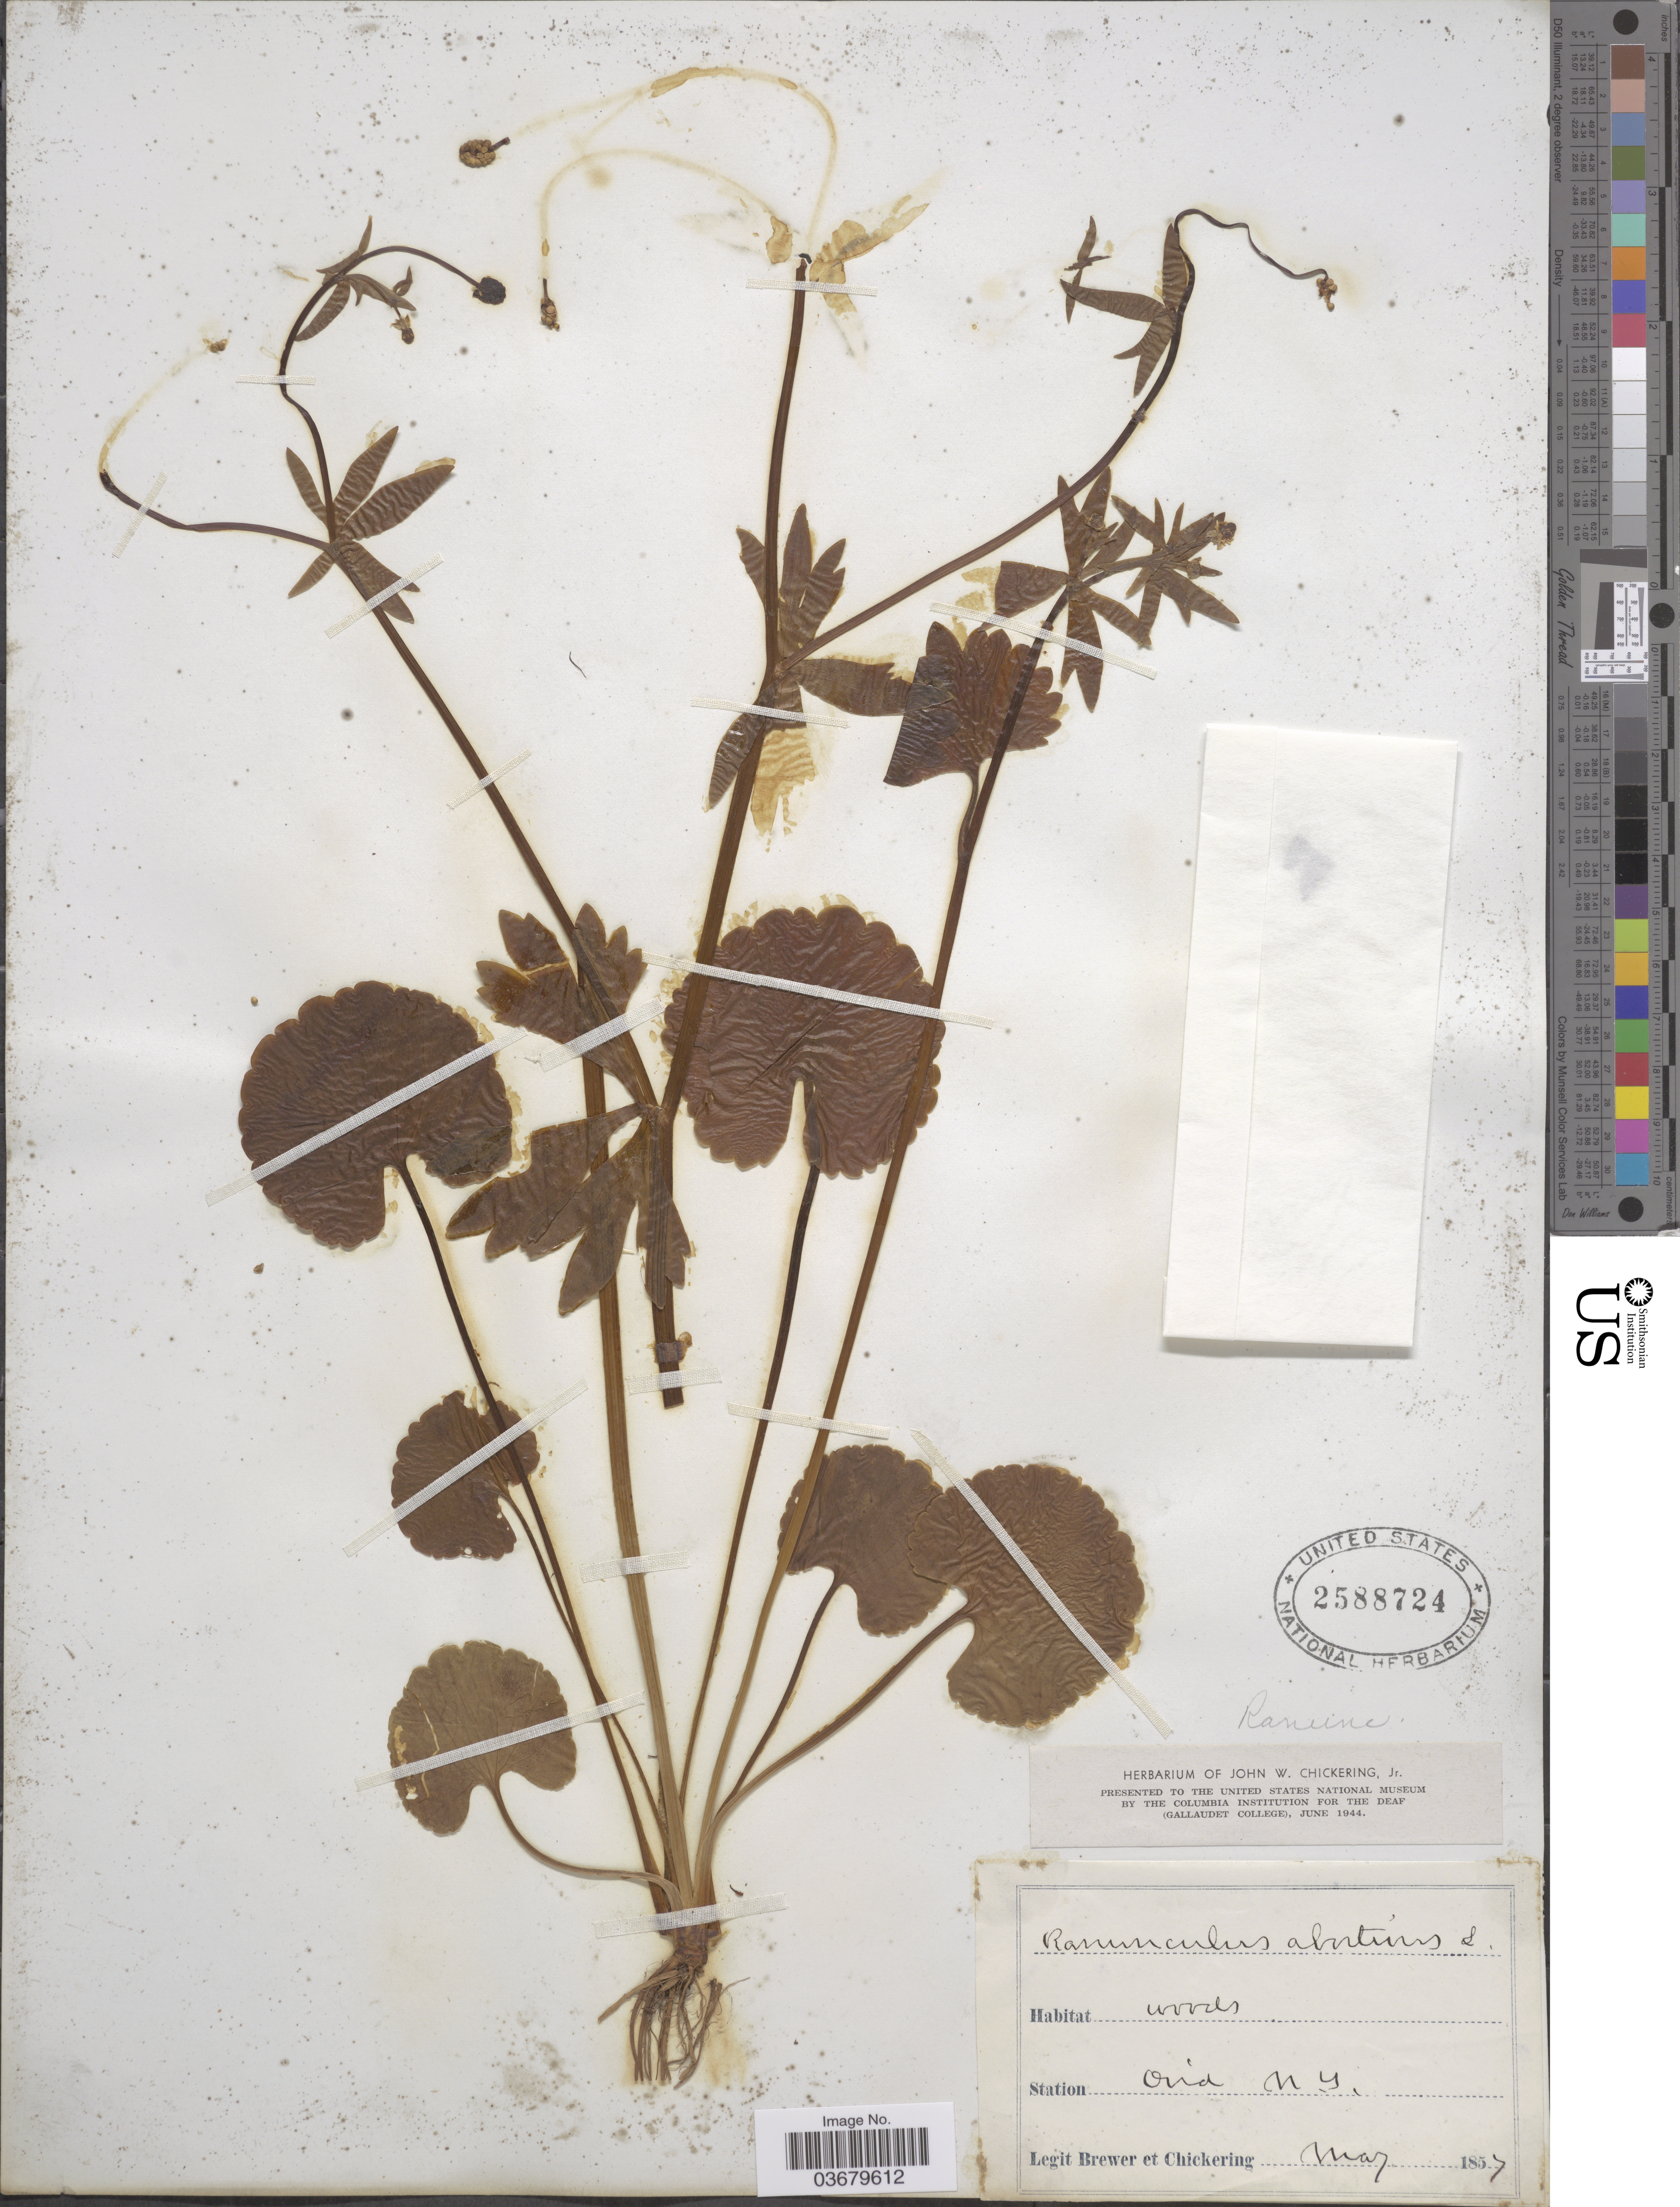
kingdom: Plantae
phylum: Tracheophyta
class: Magnoliopsida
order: Ranunculales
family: Ranunculaceae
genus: Ranunculus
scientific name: Ranunculus abortivus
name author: L.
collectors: -. Brewer & J. Chickering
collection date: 1857-05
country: United States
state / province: New York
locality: Station Ovid.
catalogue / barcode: US 2588724